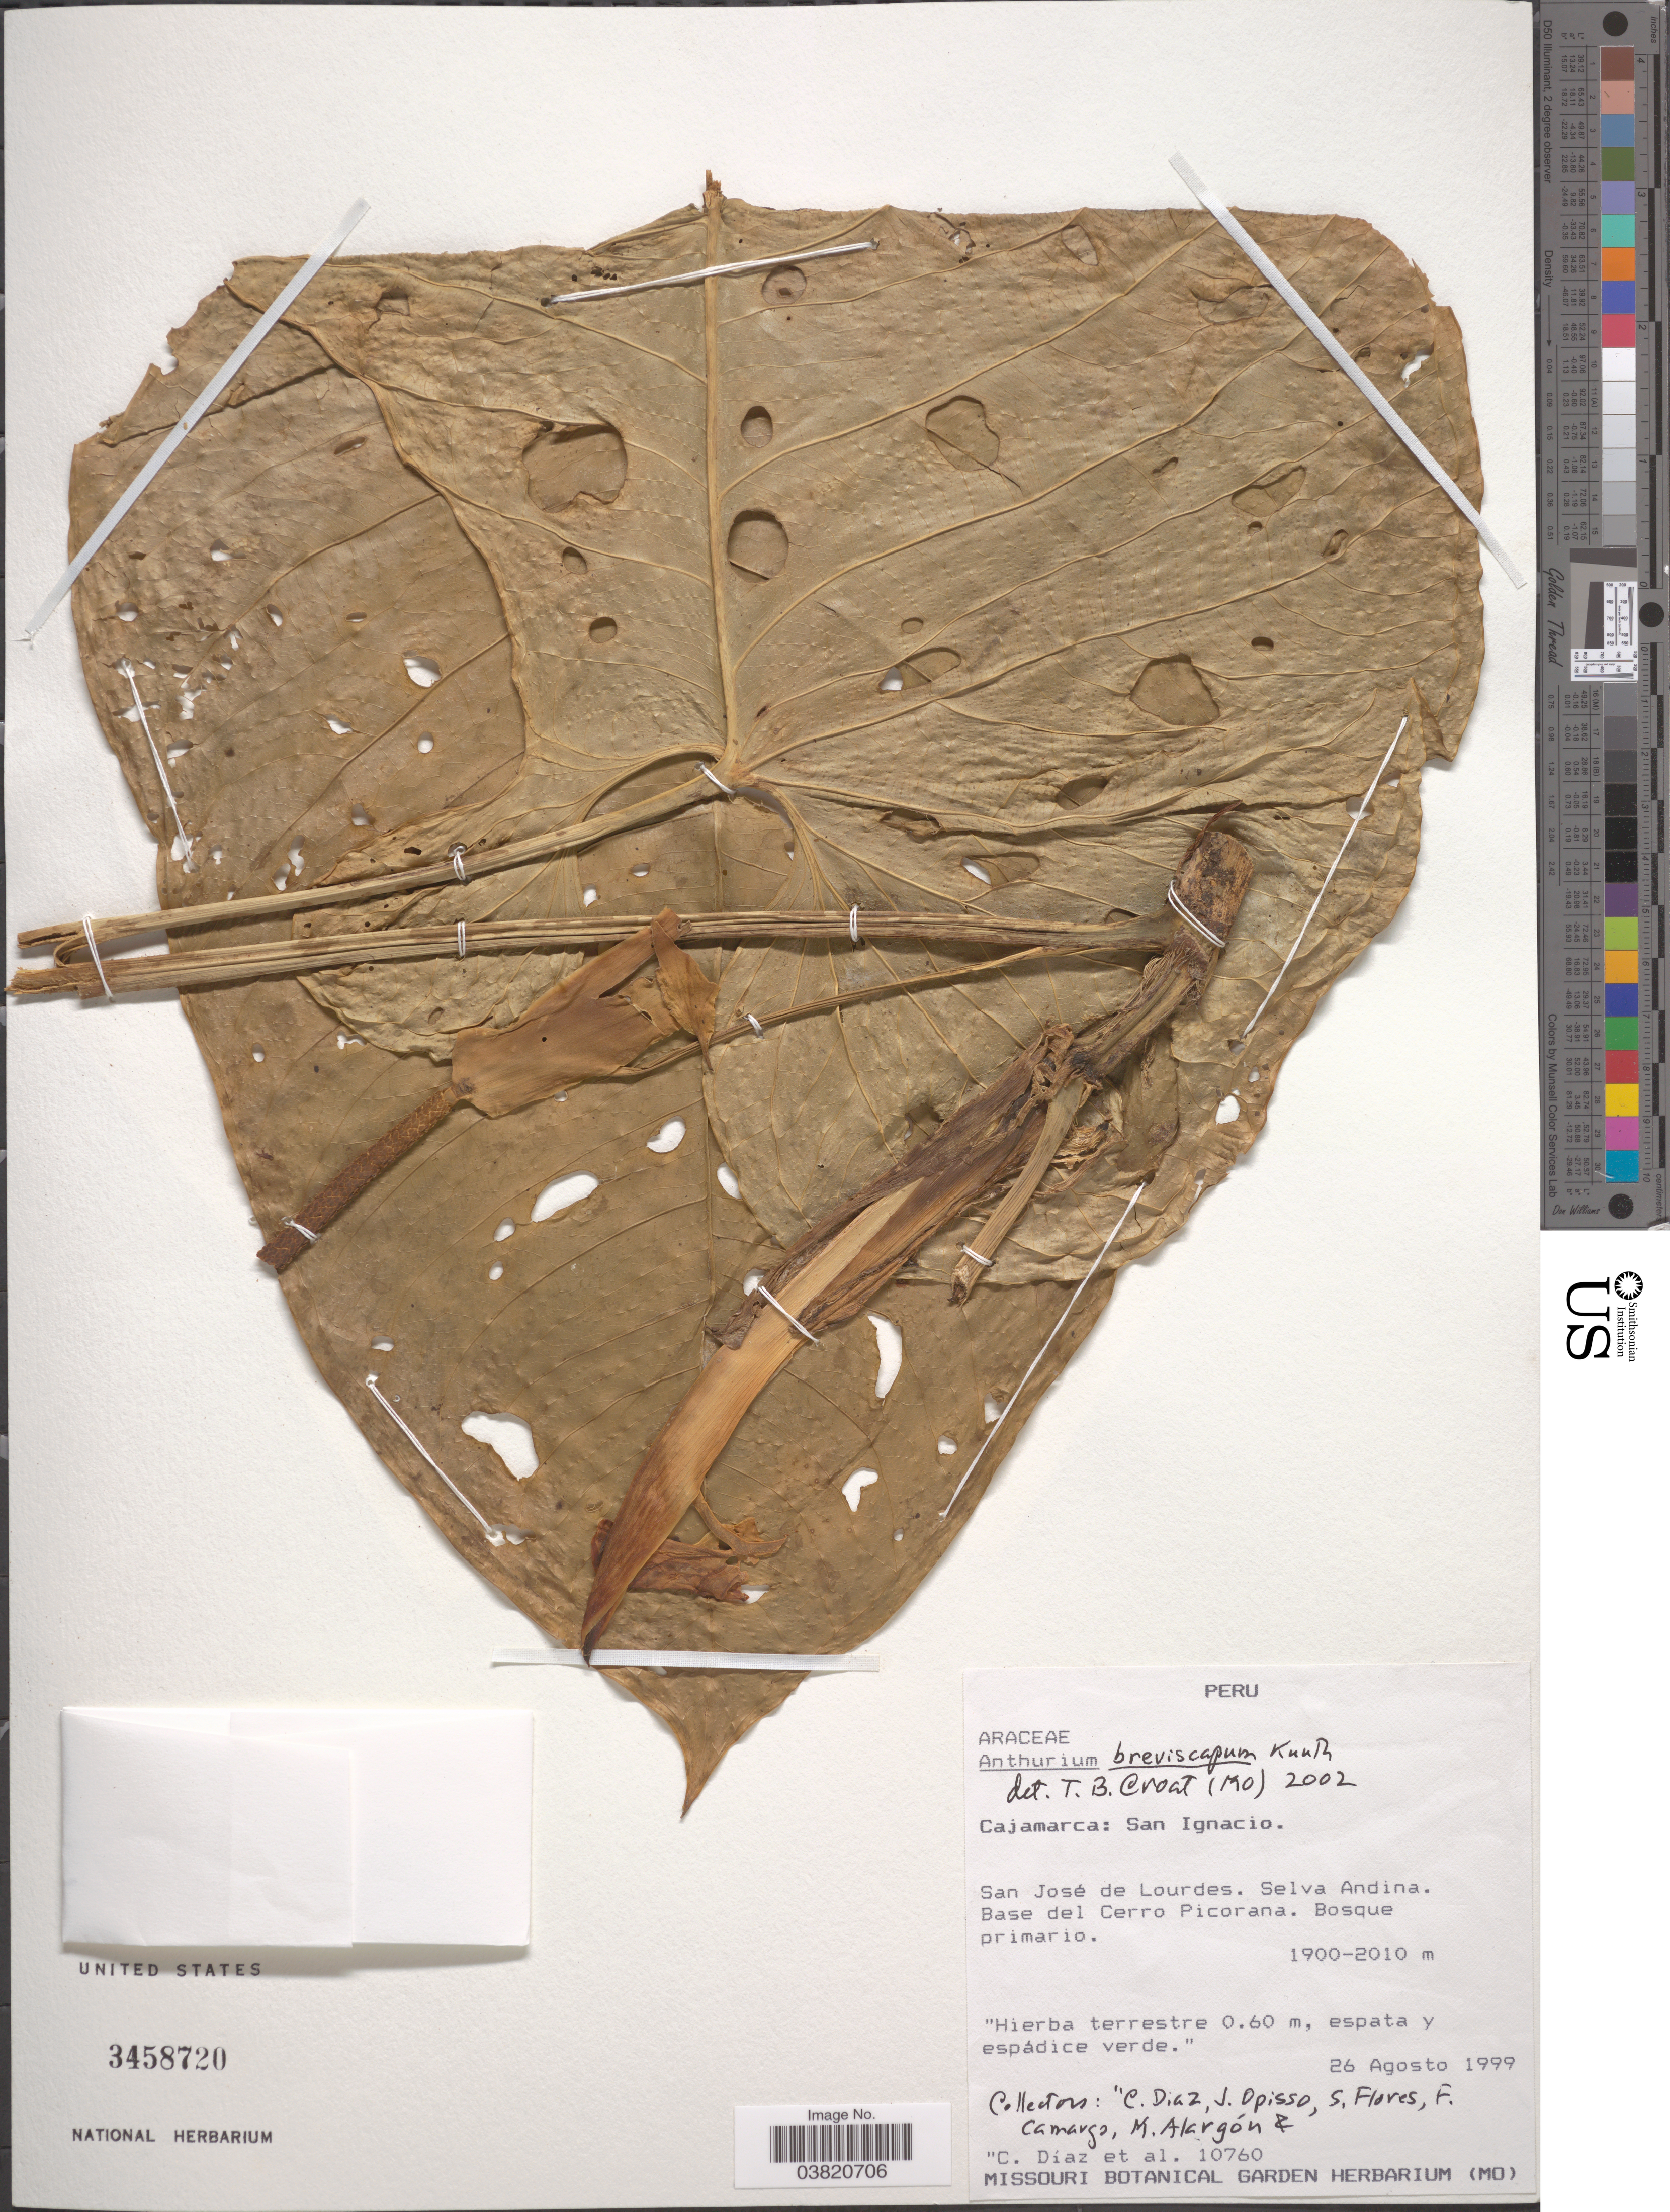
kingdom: Plantae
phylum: Tracheophyta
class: Liliopsida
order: Alismatales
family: Araceae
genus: Anthurium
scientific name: Anthurium breviscapum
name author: Kunth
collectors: C. Díaz, J. Opisso, M. Flores, F. Camargo & M. Alargon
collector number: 10760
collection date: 1999-08-26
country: Peru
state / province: Cajamarca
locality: San Ignacio. San José de Lourdes. Selva Andina. Base del Cerro Picorana.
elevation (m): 1900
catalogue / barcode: US 3458720